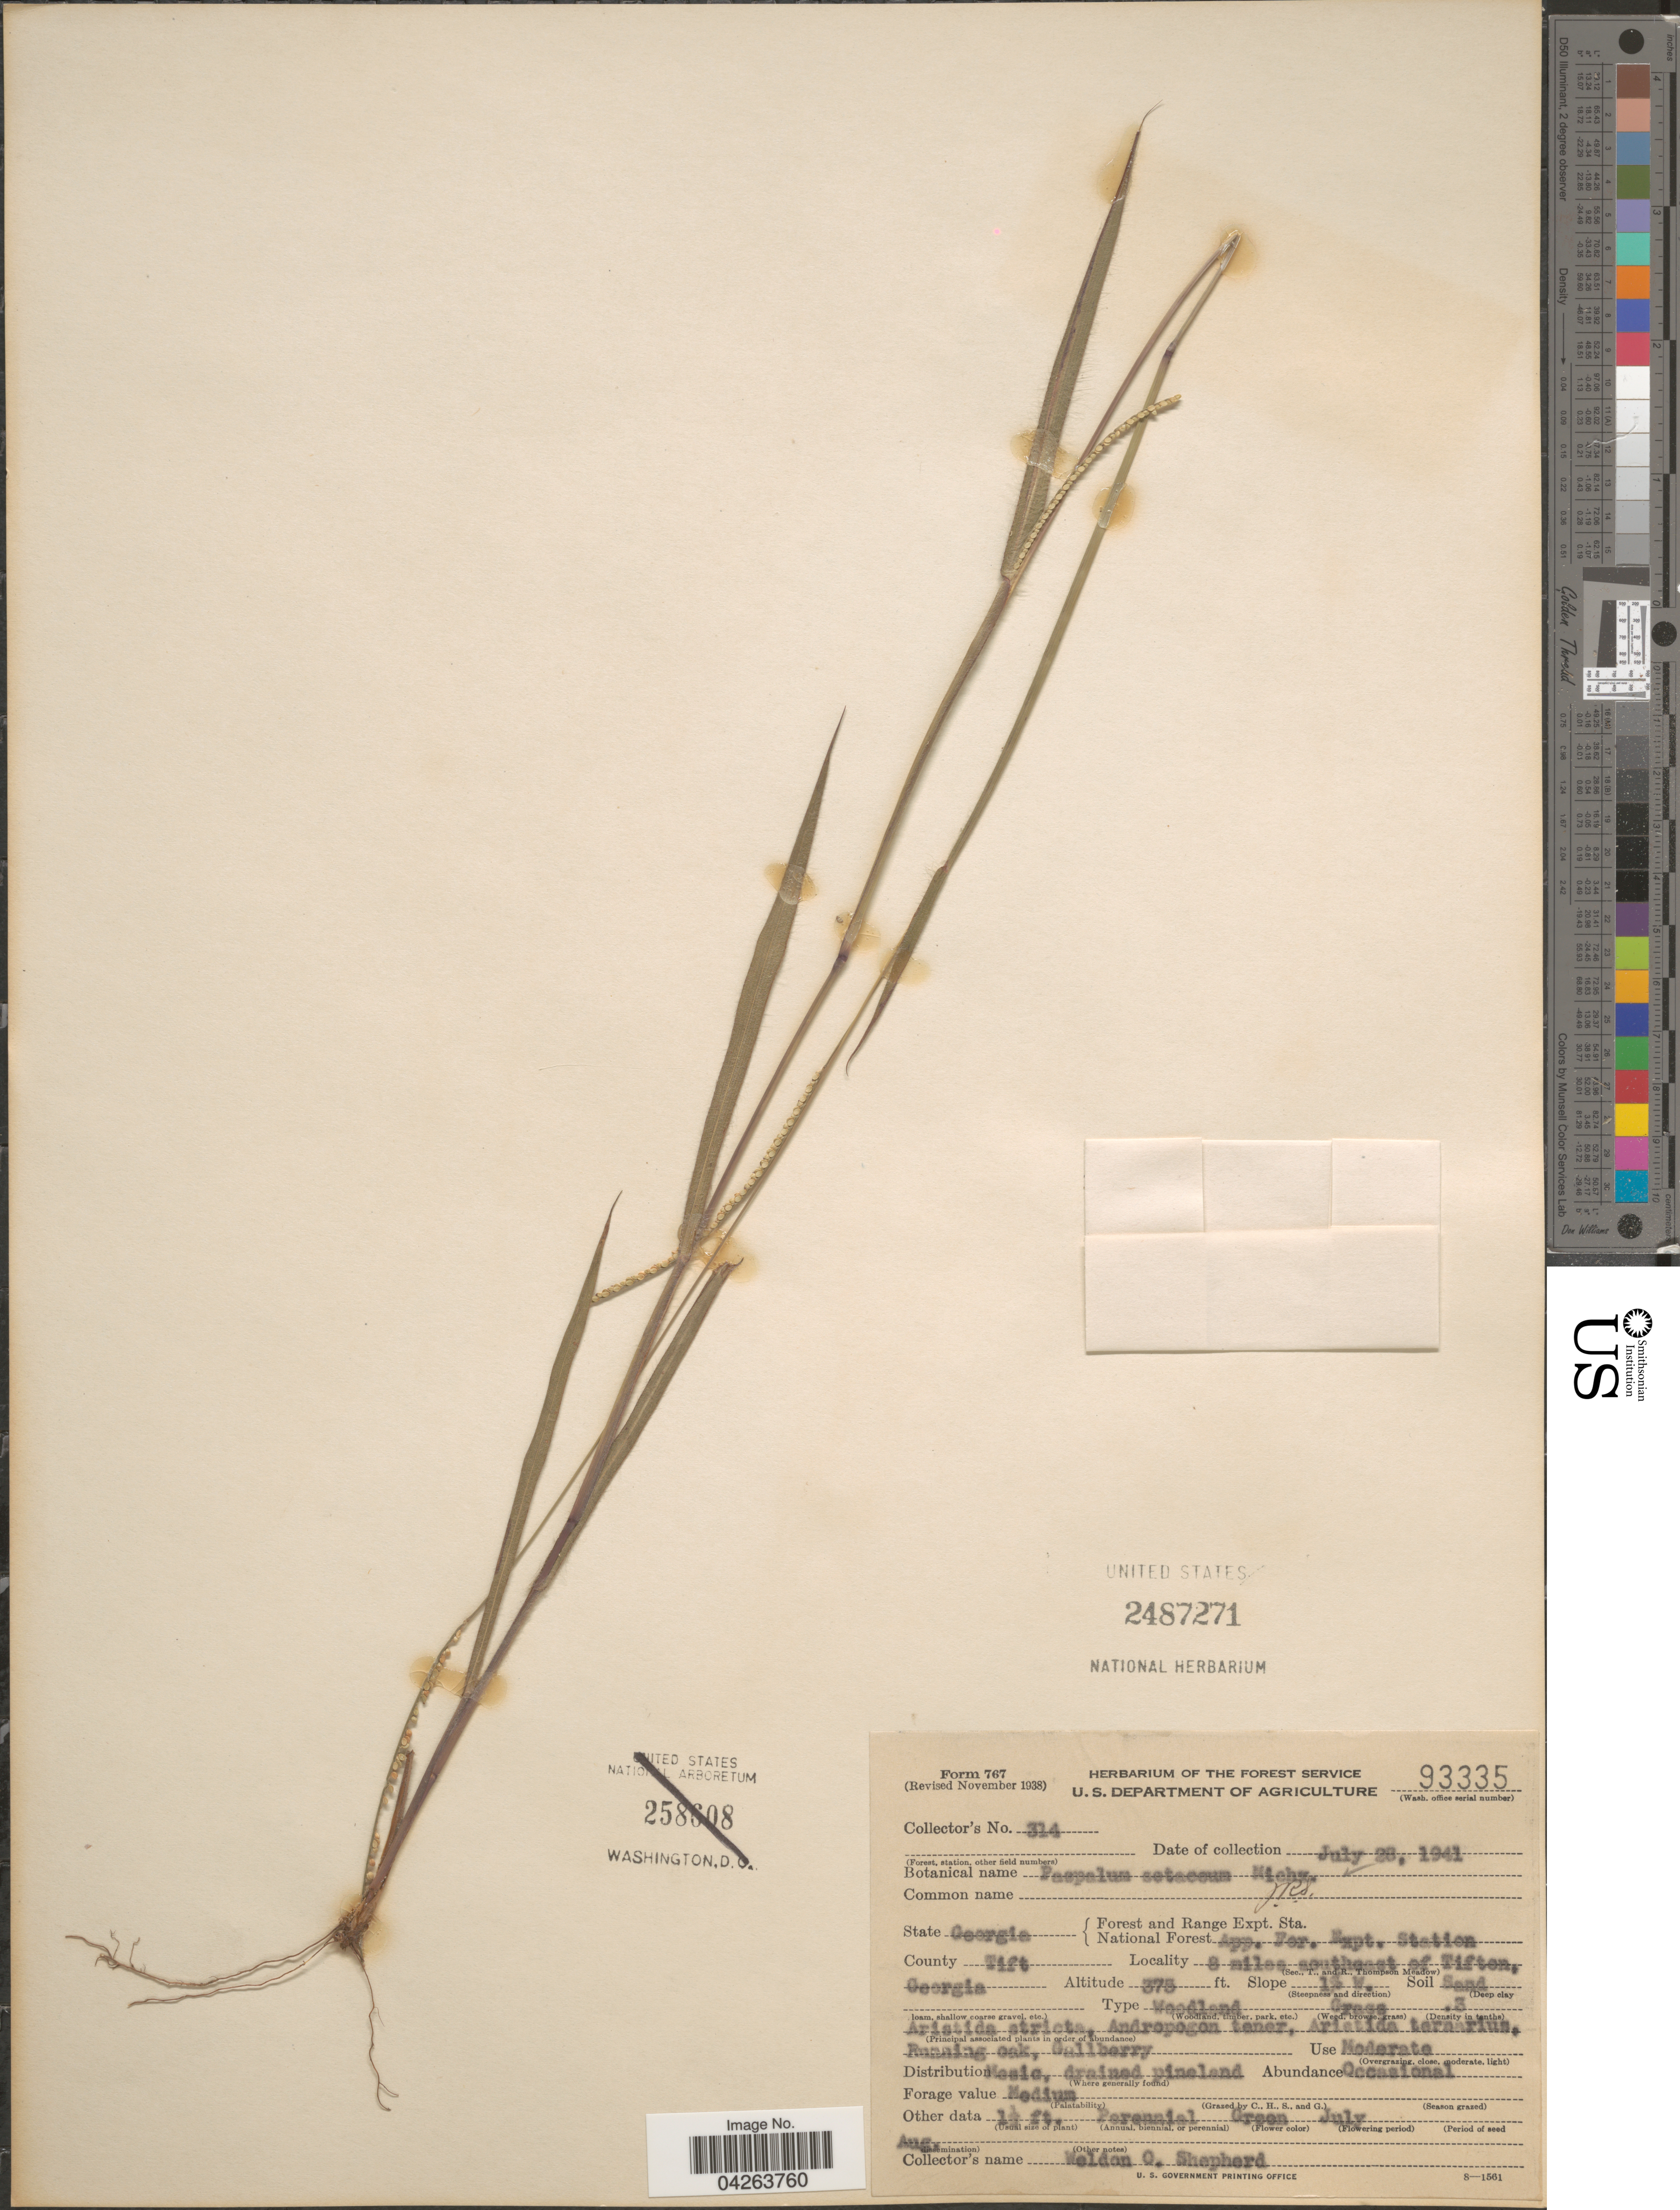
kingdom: Plantae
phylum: Tracheophyta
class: Liliopsida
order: Poales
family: Poaceae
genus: Paspalum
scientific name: Paspalum setaceum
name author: Michx.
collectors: W. Shepherd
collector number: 314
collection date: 1941-07-28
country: United States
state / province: Georgia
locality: Forest and Range Expt. Sta. National Forest App. For. Expt. Station. County Tift. 8 miles southeast of Tifton.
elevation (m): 114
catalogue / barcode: US 2487271